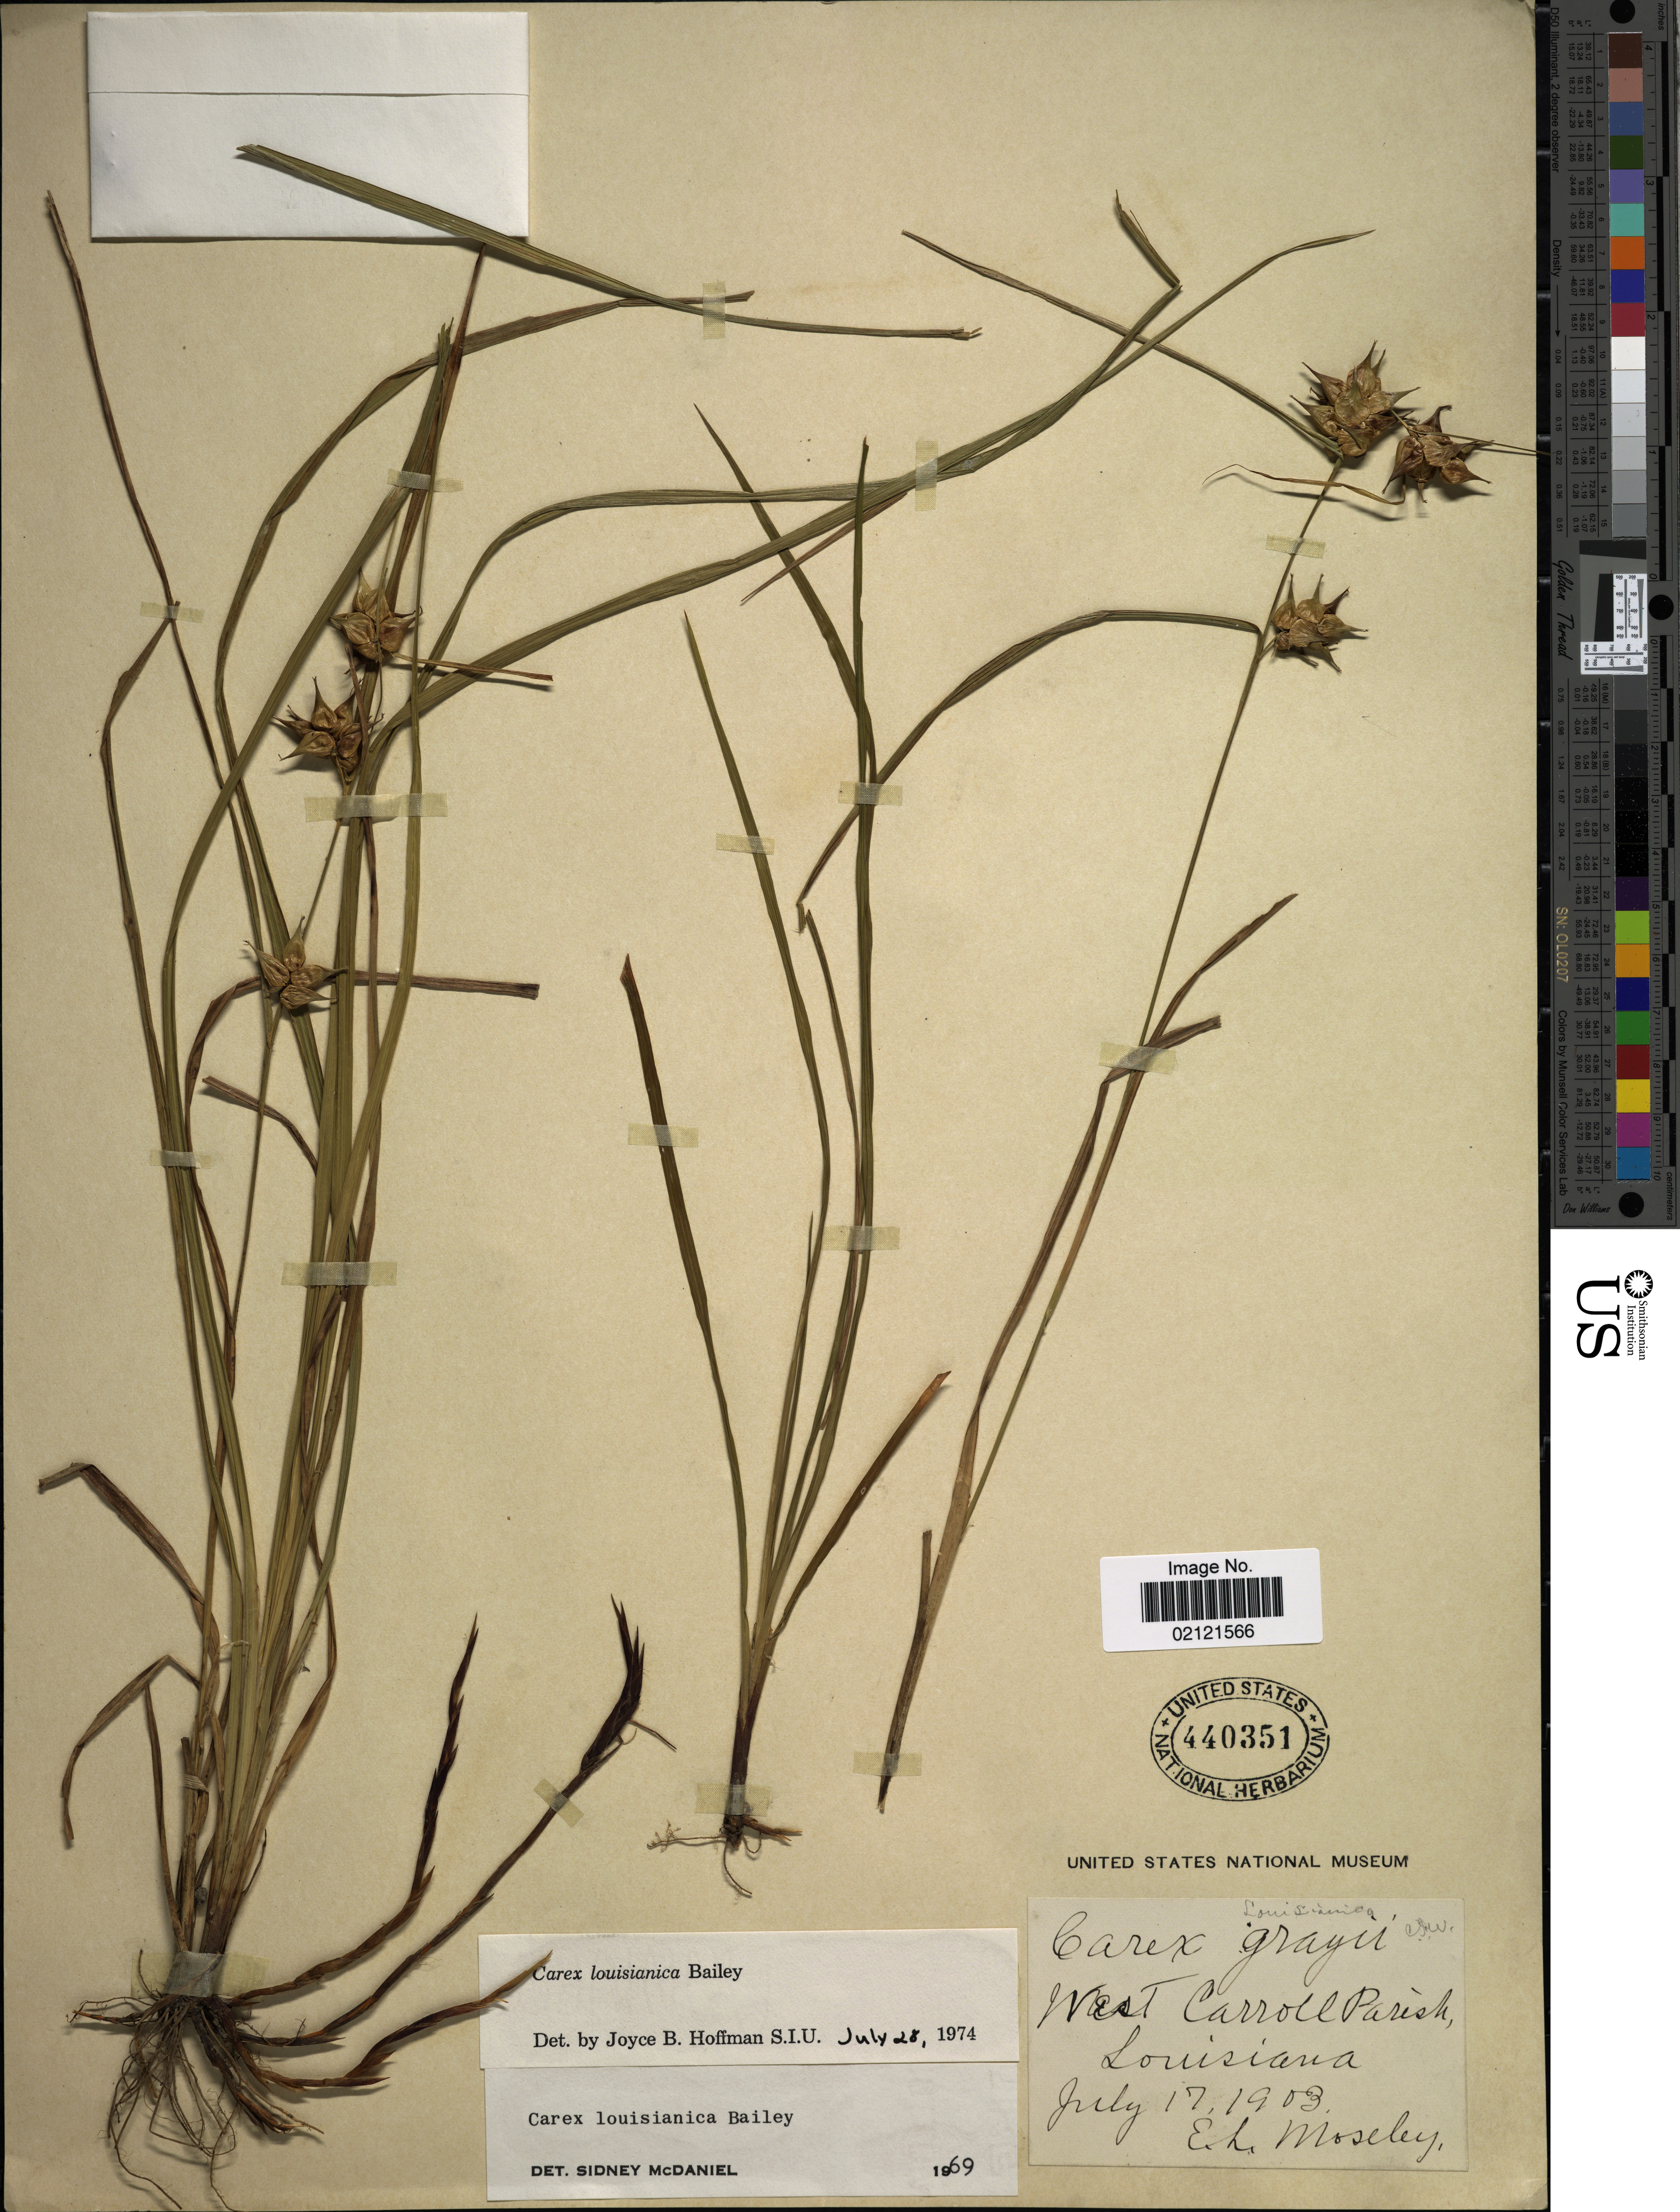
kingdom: Plantae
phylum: Tracheophyta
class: Liliopsida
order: Poales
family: Cyperaceae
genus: Carex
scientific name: Carex louisianica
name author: L.H. Bailey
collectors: E. Moseley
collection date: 1903-07-17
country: United States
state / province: Louisiana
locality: West Carroll Parish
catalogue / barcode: US 440351